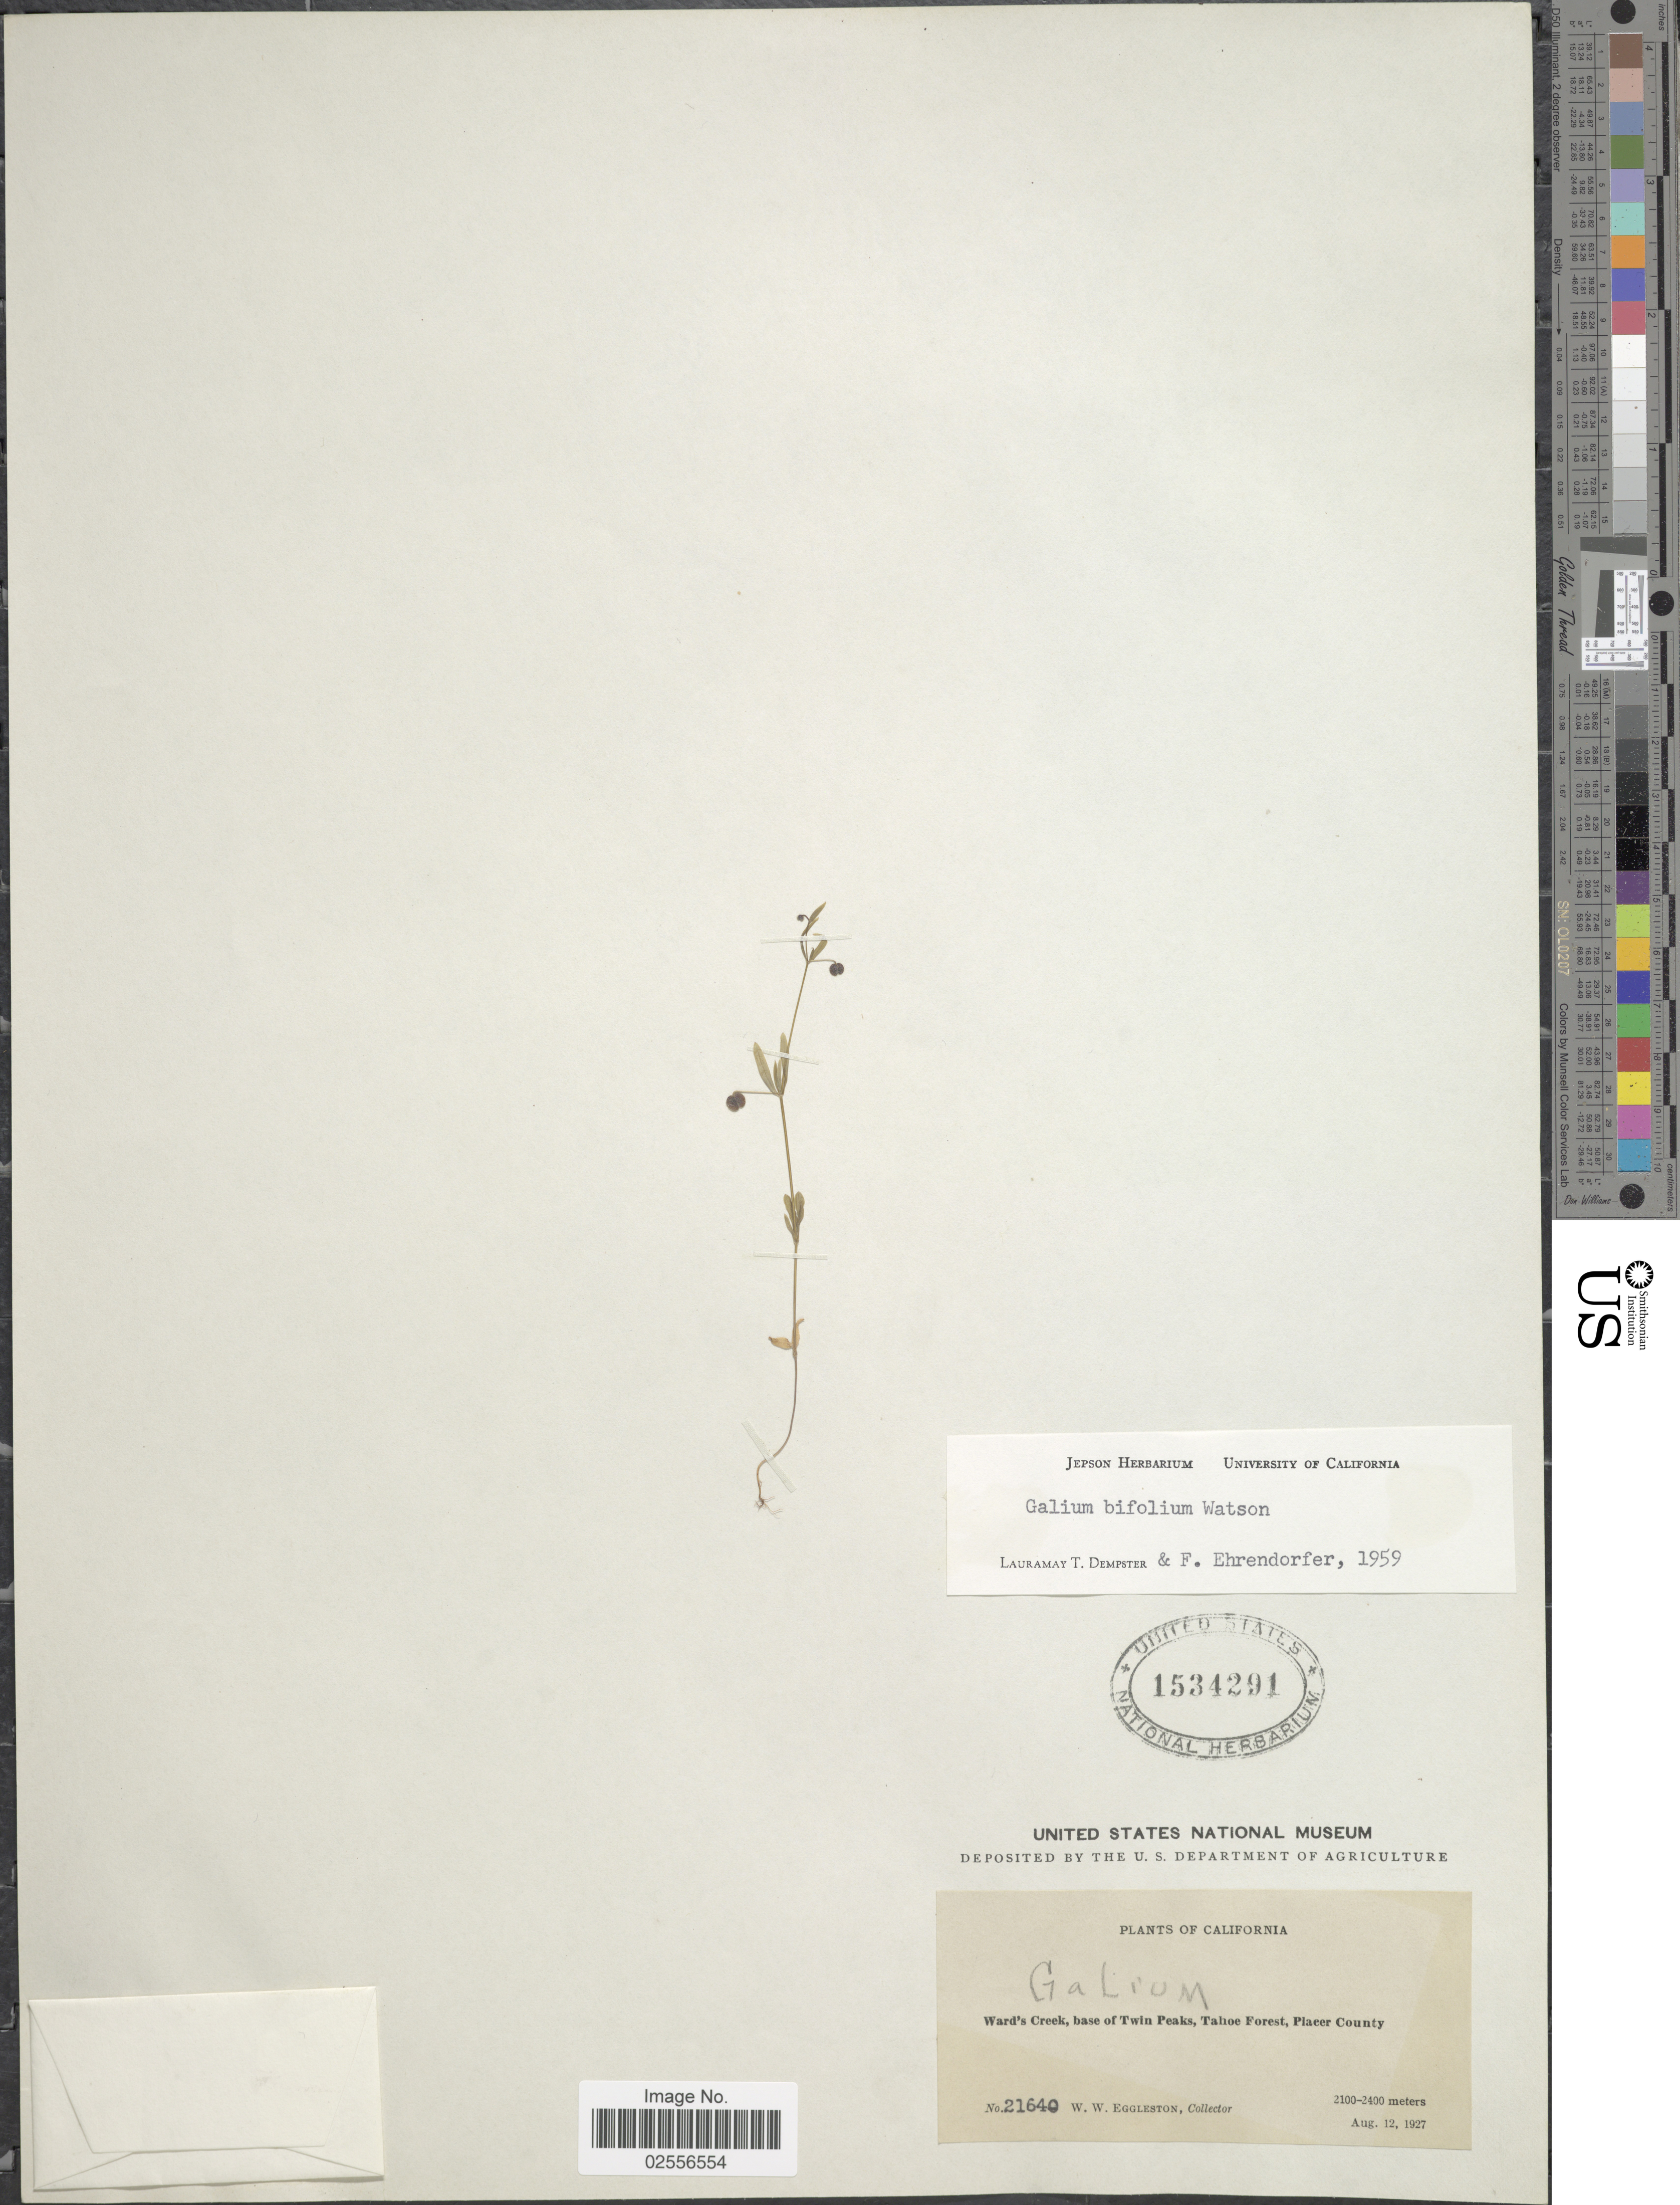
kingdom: Plantae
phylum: Tracheophyta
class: Magnoliopsida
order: Gentianales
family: Rubiaceae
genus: Galium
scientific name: Galium bifolium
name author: S. Watson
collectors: W. W. Eggleston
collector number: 21640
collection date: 1927-08-12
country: United States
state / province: California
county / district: Placer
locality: Ward's Creek, base of Twin Peaks, Tahoe Forest, Placer County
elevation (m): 2100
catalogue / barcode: US 1534291